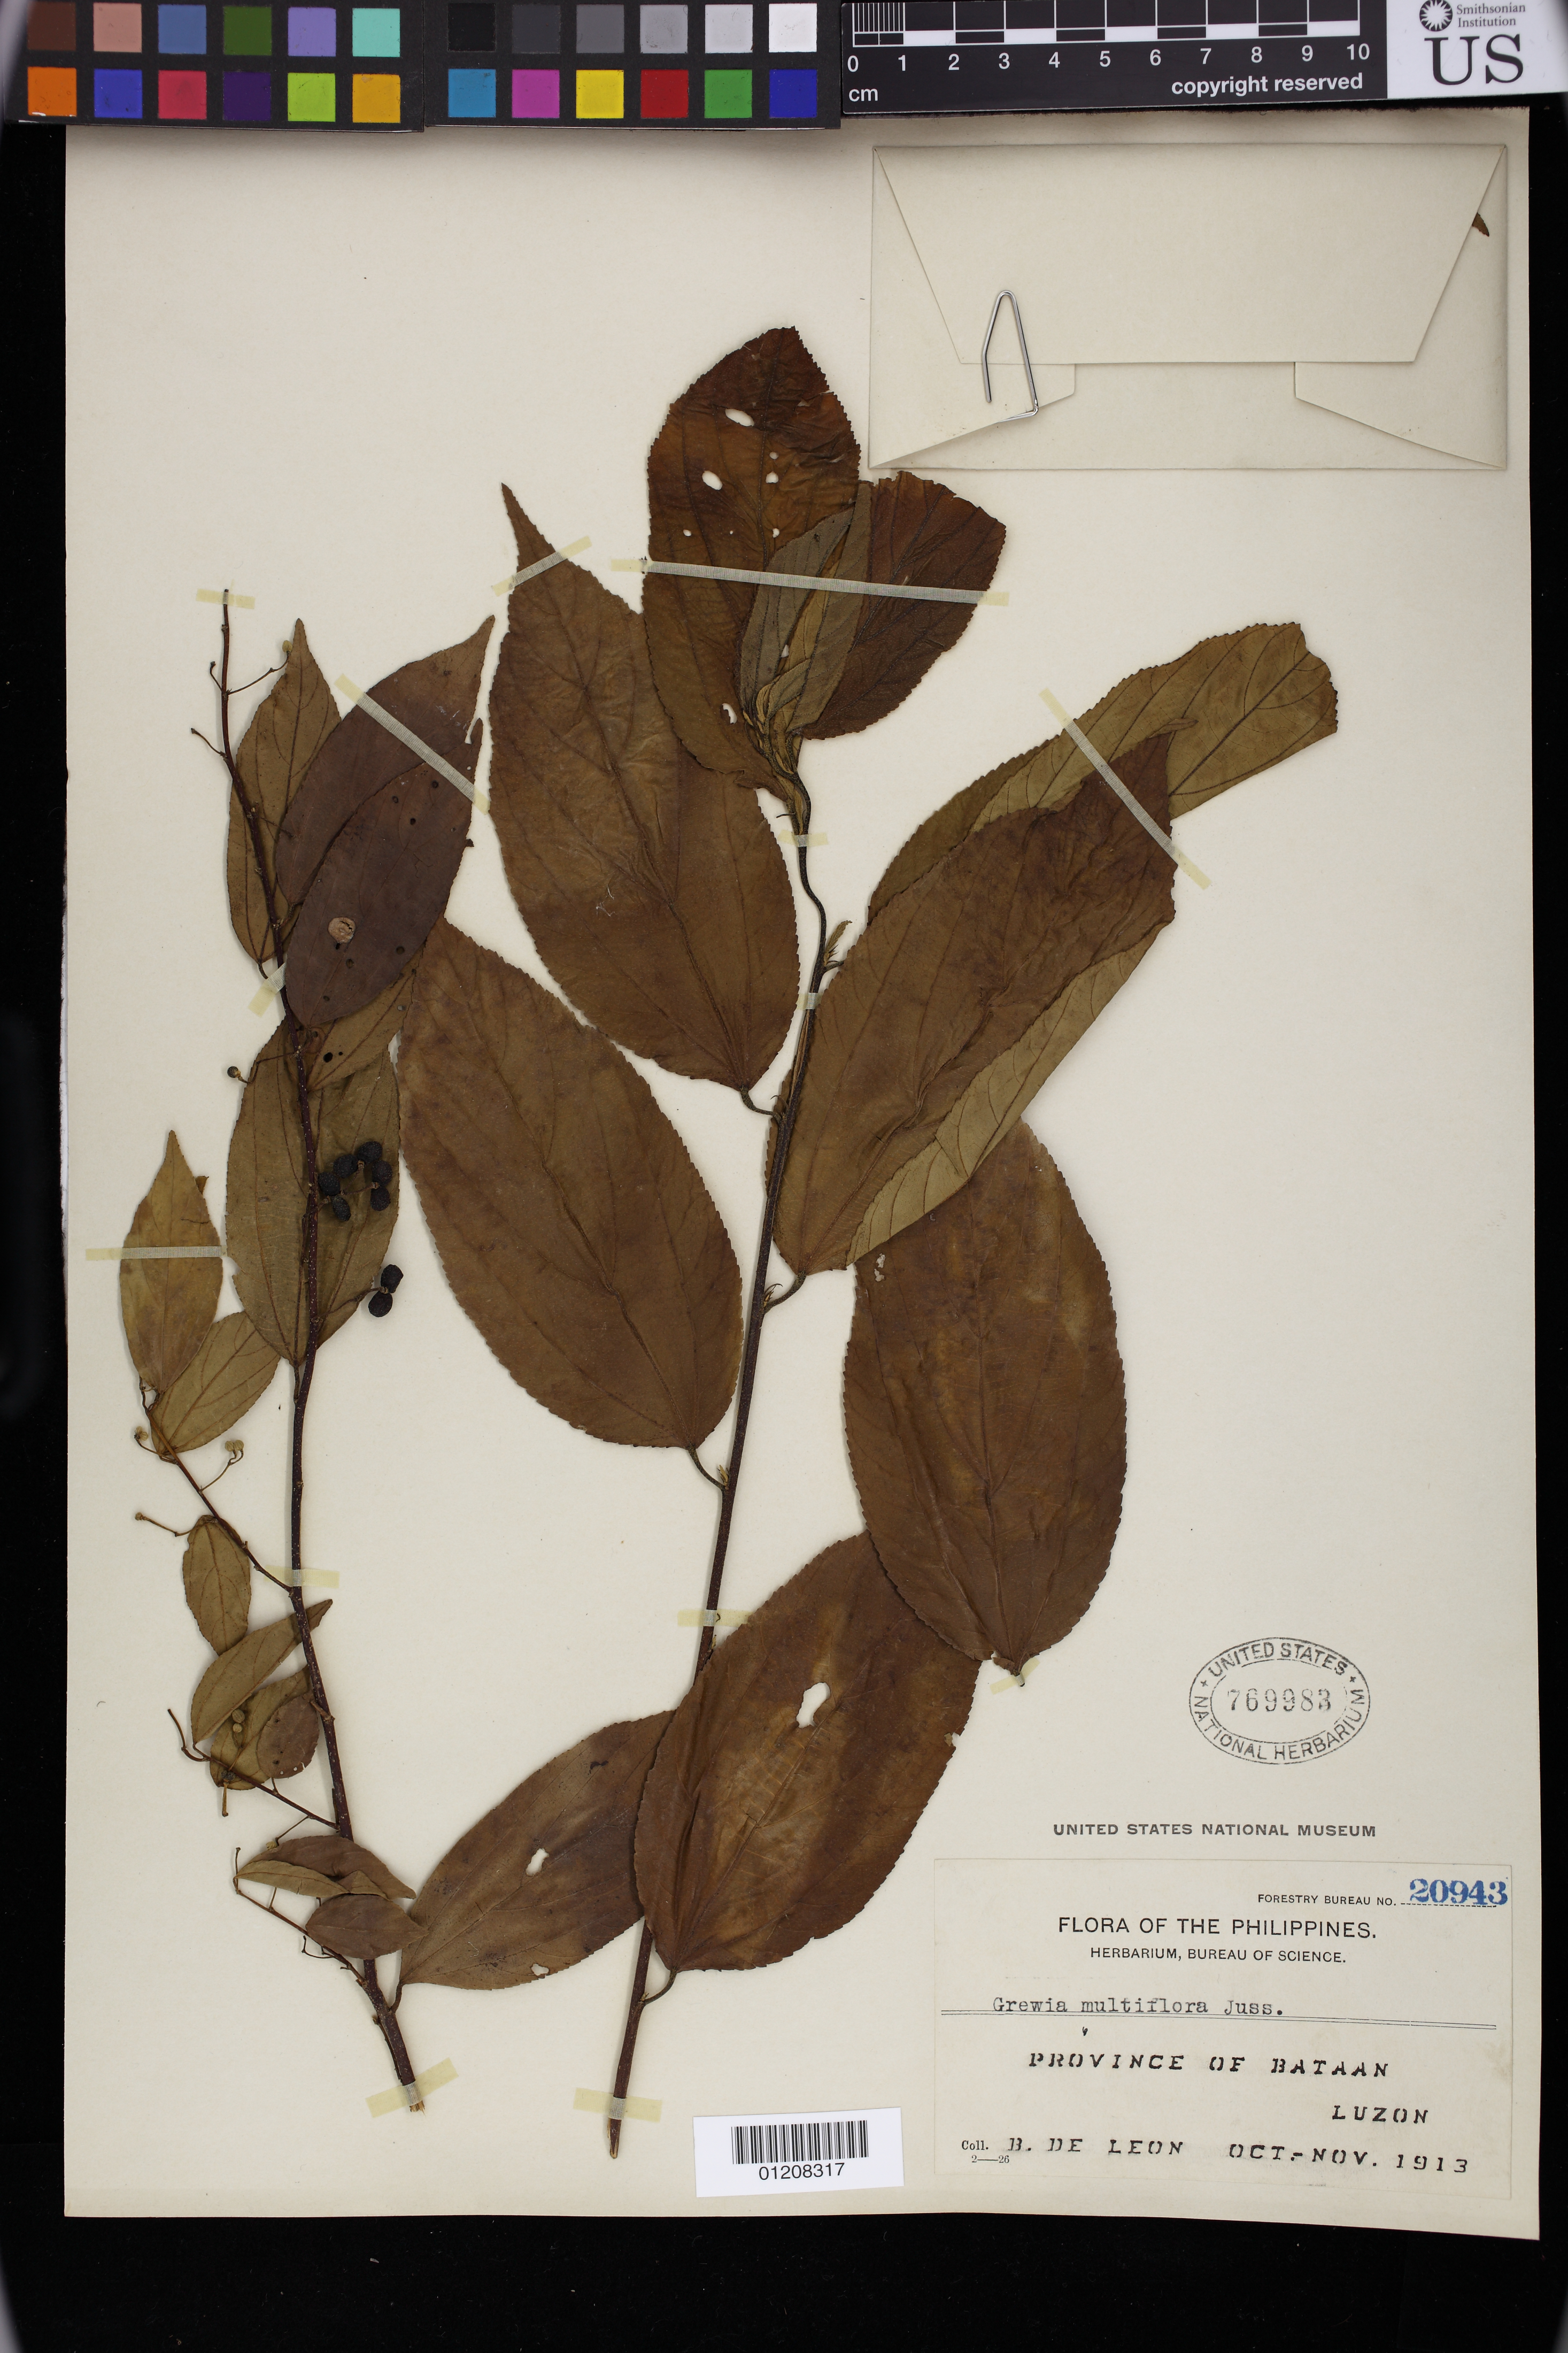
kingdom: Plantae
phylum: Tracheophyta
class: Magnoliopsida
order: Malvales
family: Malvaceae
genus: Grewia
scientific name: Grewia multiflora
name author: Juss.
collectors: B. De Leon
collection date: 1913-10/1913-11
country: Philippines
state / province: Central Luzon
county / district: Bataan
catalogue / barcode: US 769983